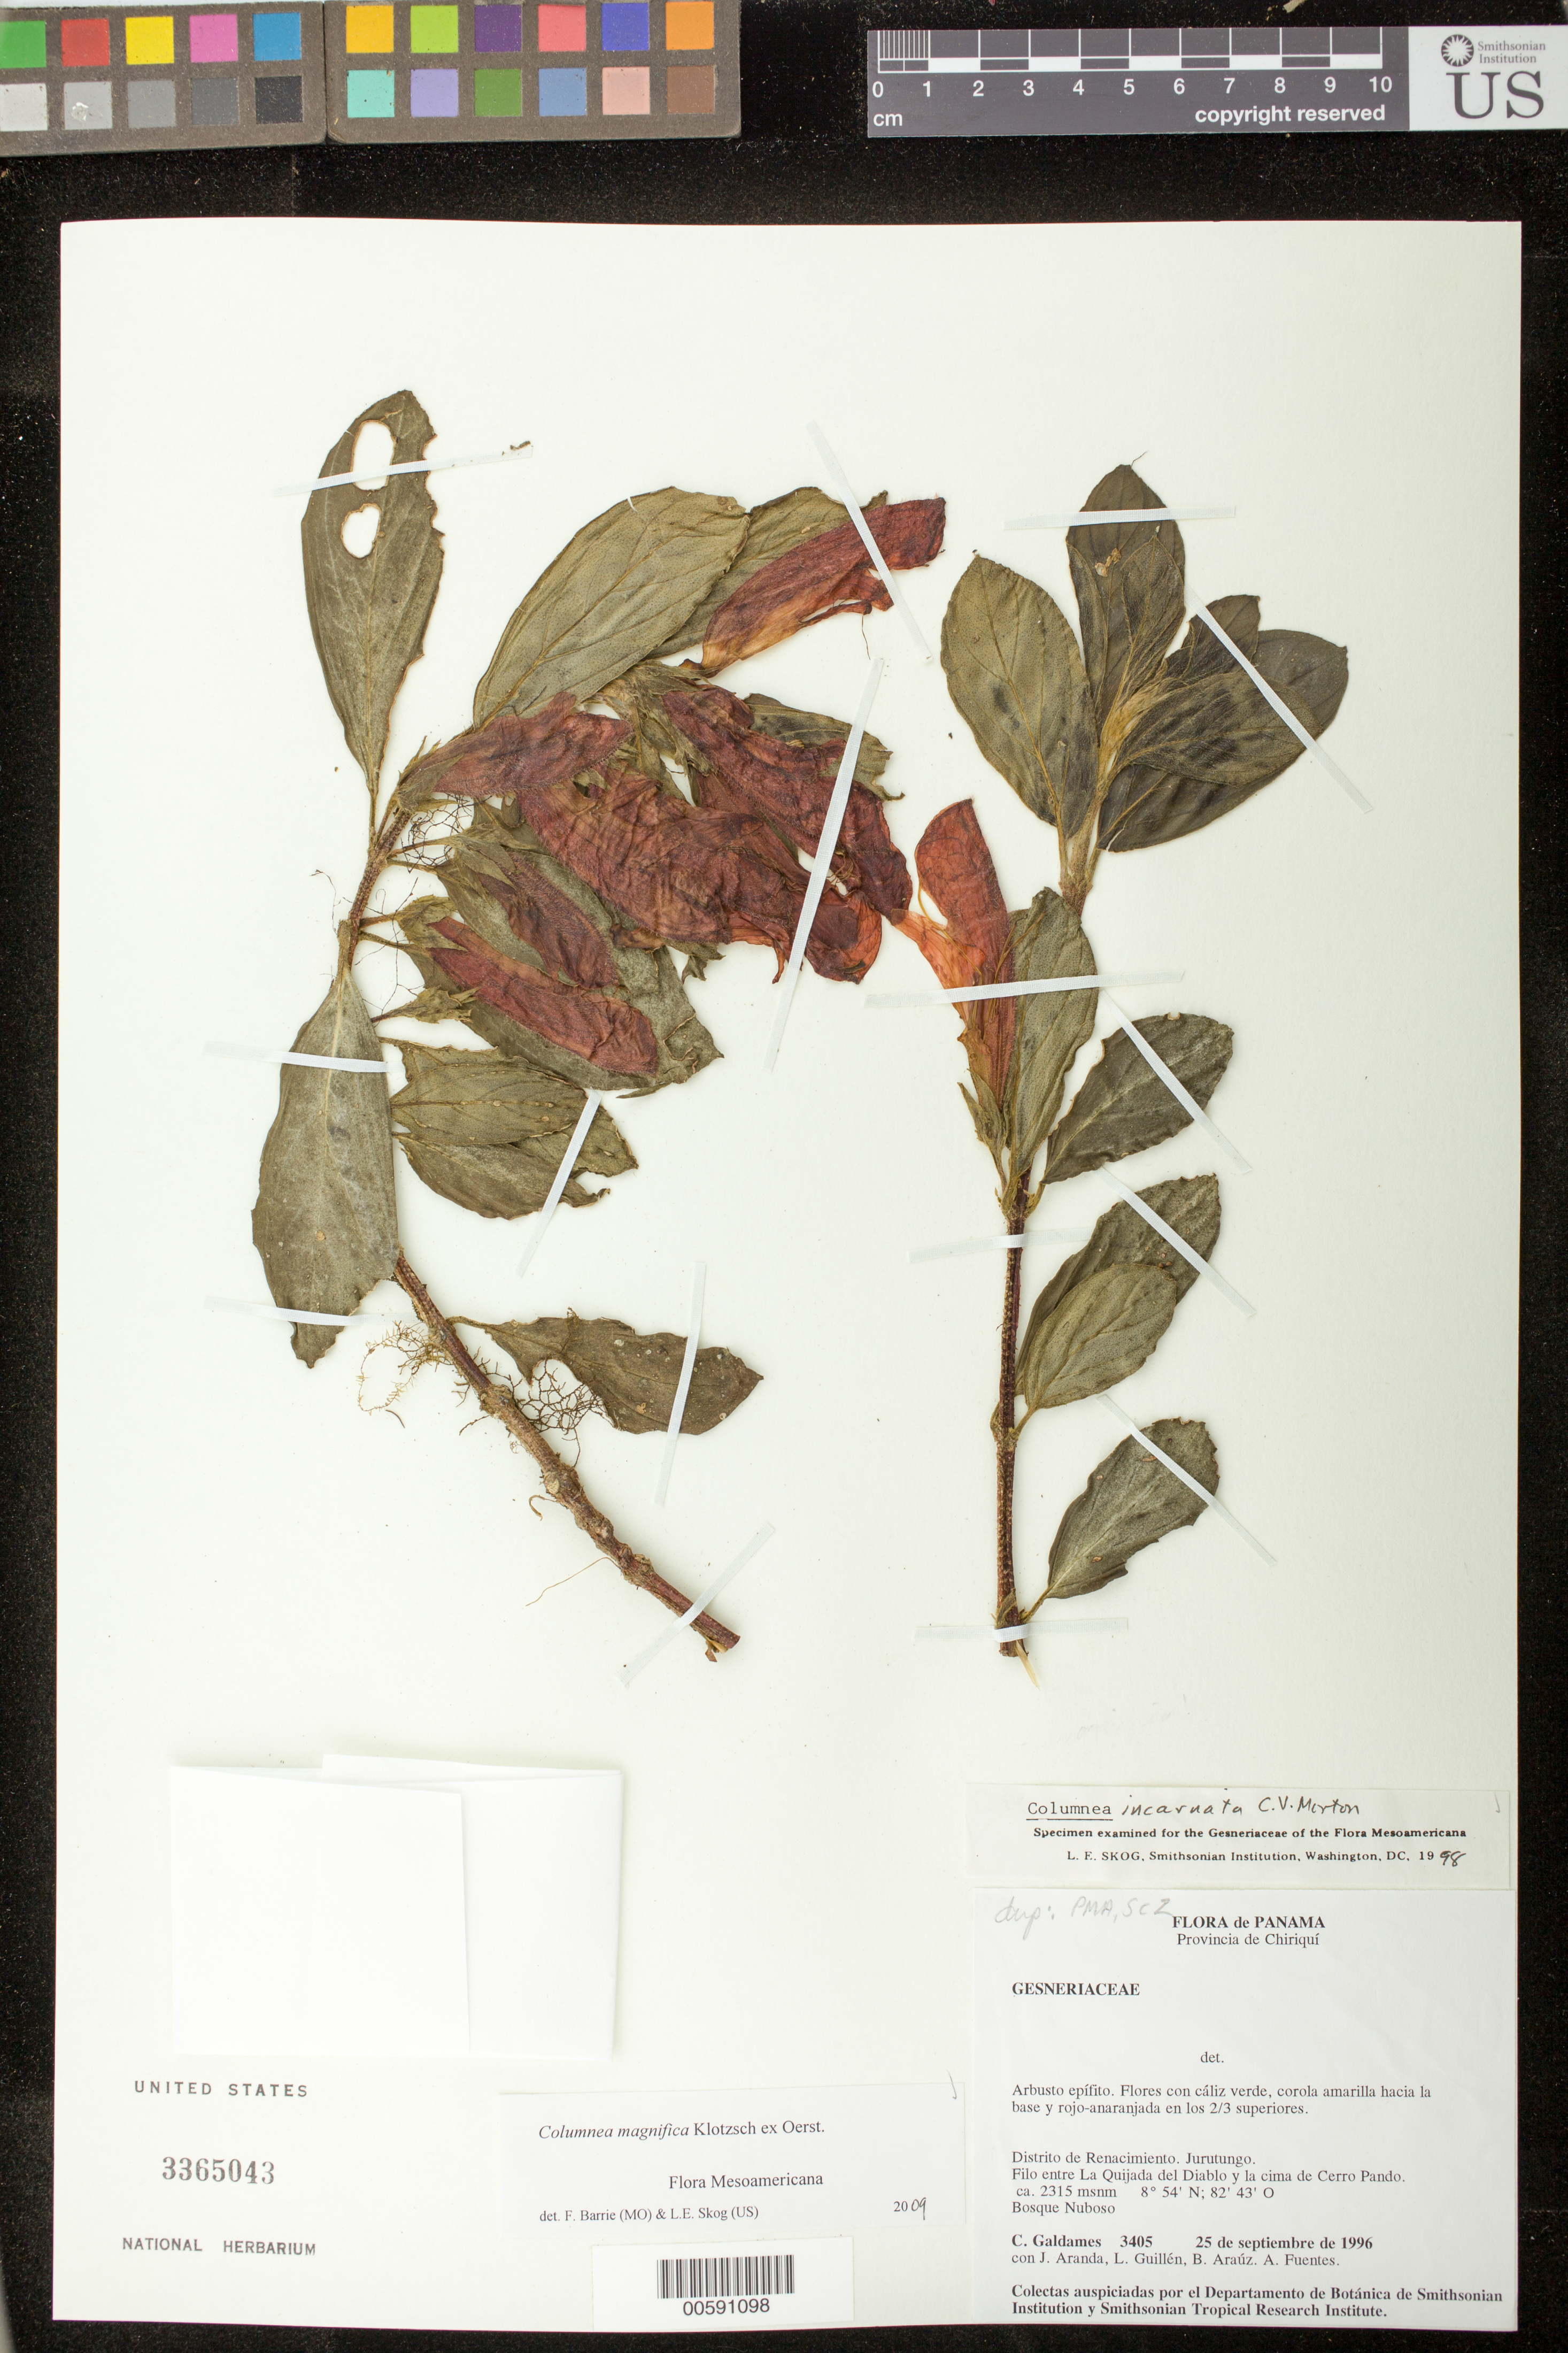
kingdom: Plantae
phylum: Tracheophyta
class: Magnoliopsida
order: Lamiales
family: Gesneriaceae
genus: Columnea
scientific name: Columnea magnifica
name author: Klotzsch ex Oerst.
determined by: Barrie, F. R.; Skog, Laurence E.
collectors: C. Galdames, J. Aranda, L. Guillén, B. Araúz & A. Fuentes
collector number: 3405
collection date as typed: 25 Sep 1996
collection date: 1996-09-25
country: Panama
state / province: Chiriquí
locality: Distrito de Renacimiento; Jurutungo, filo entre La Quijada del Diablo y la cima de Cerro Pando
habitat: Bosque nuboso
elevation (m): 2315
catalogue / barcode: US 3365043